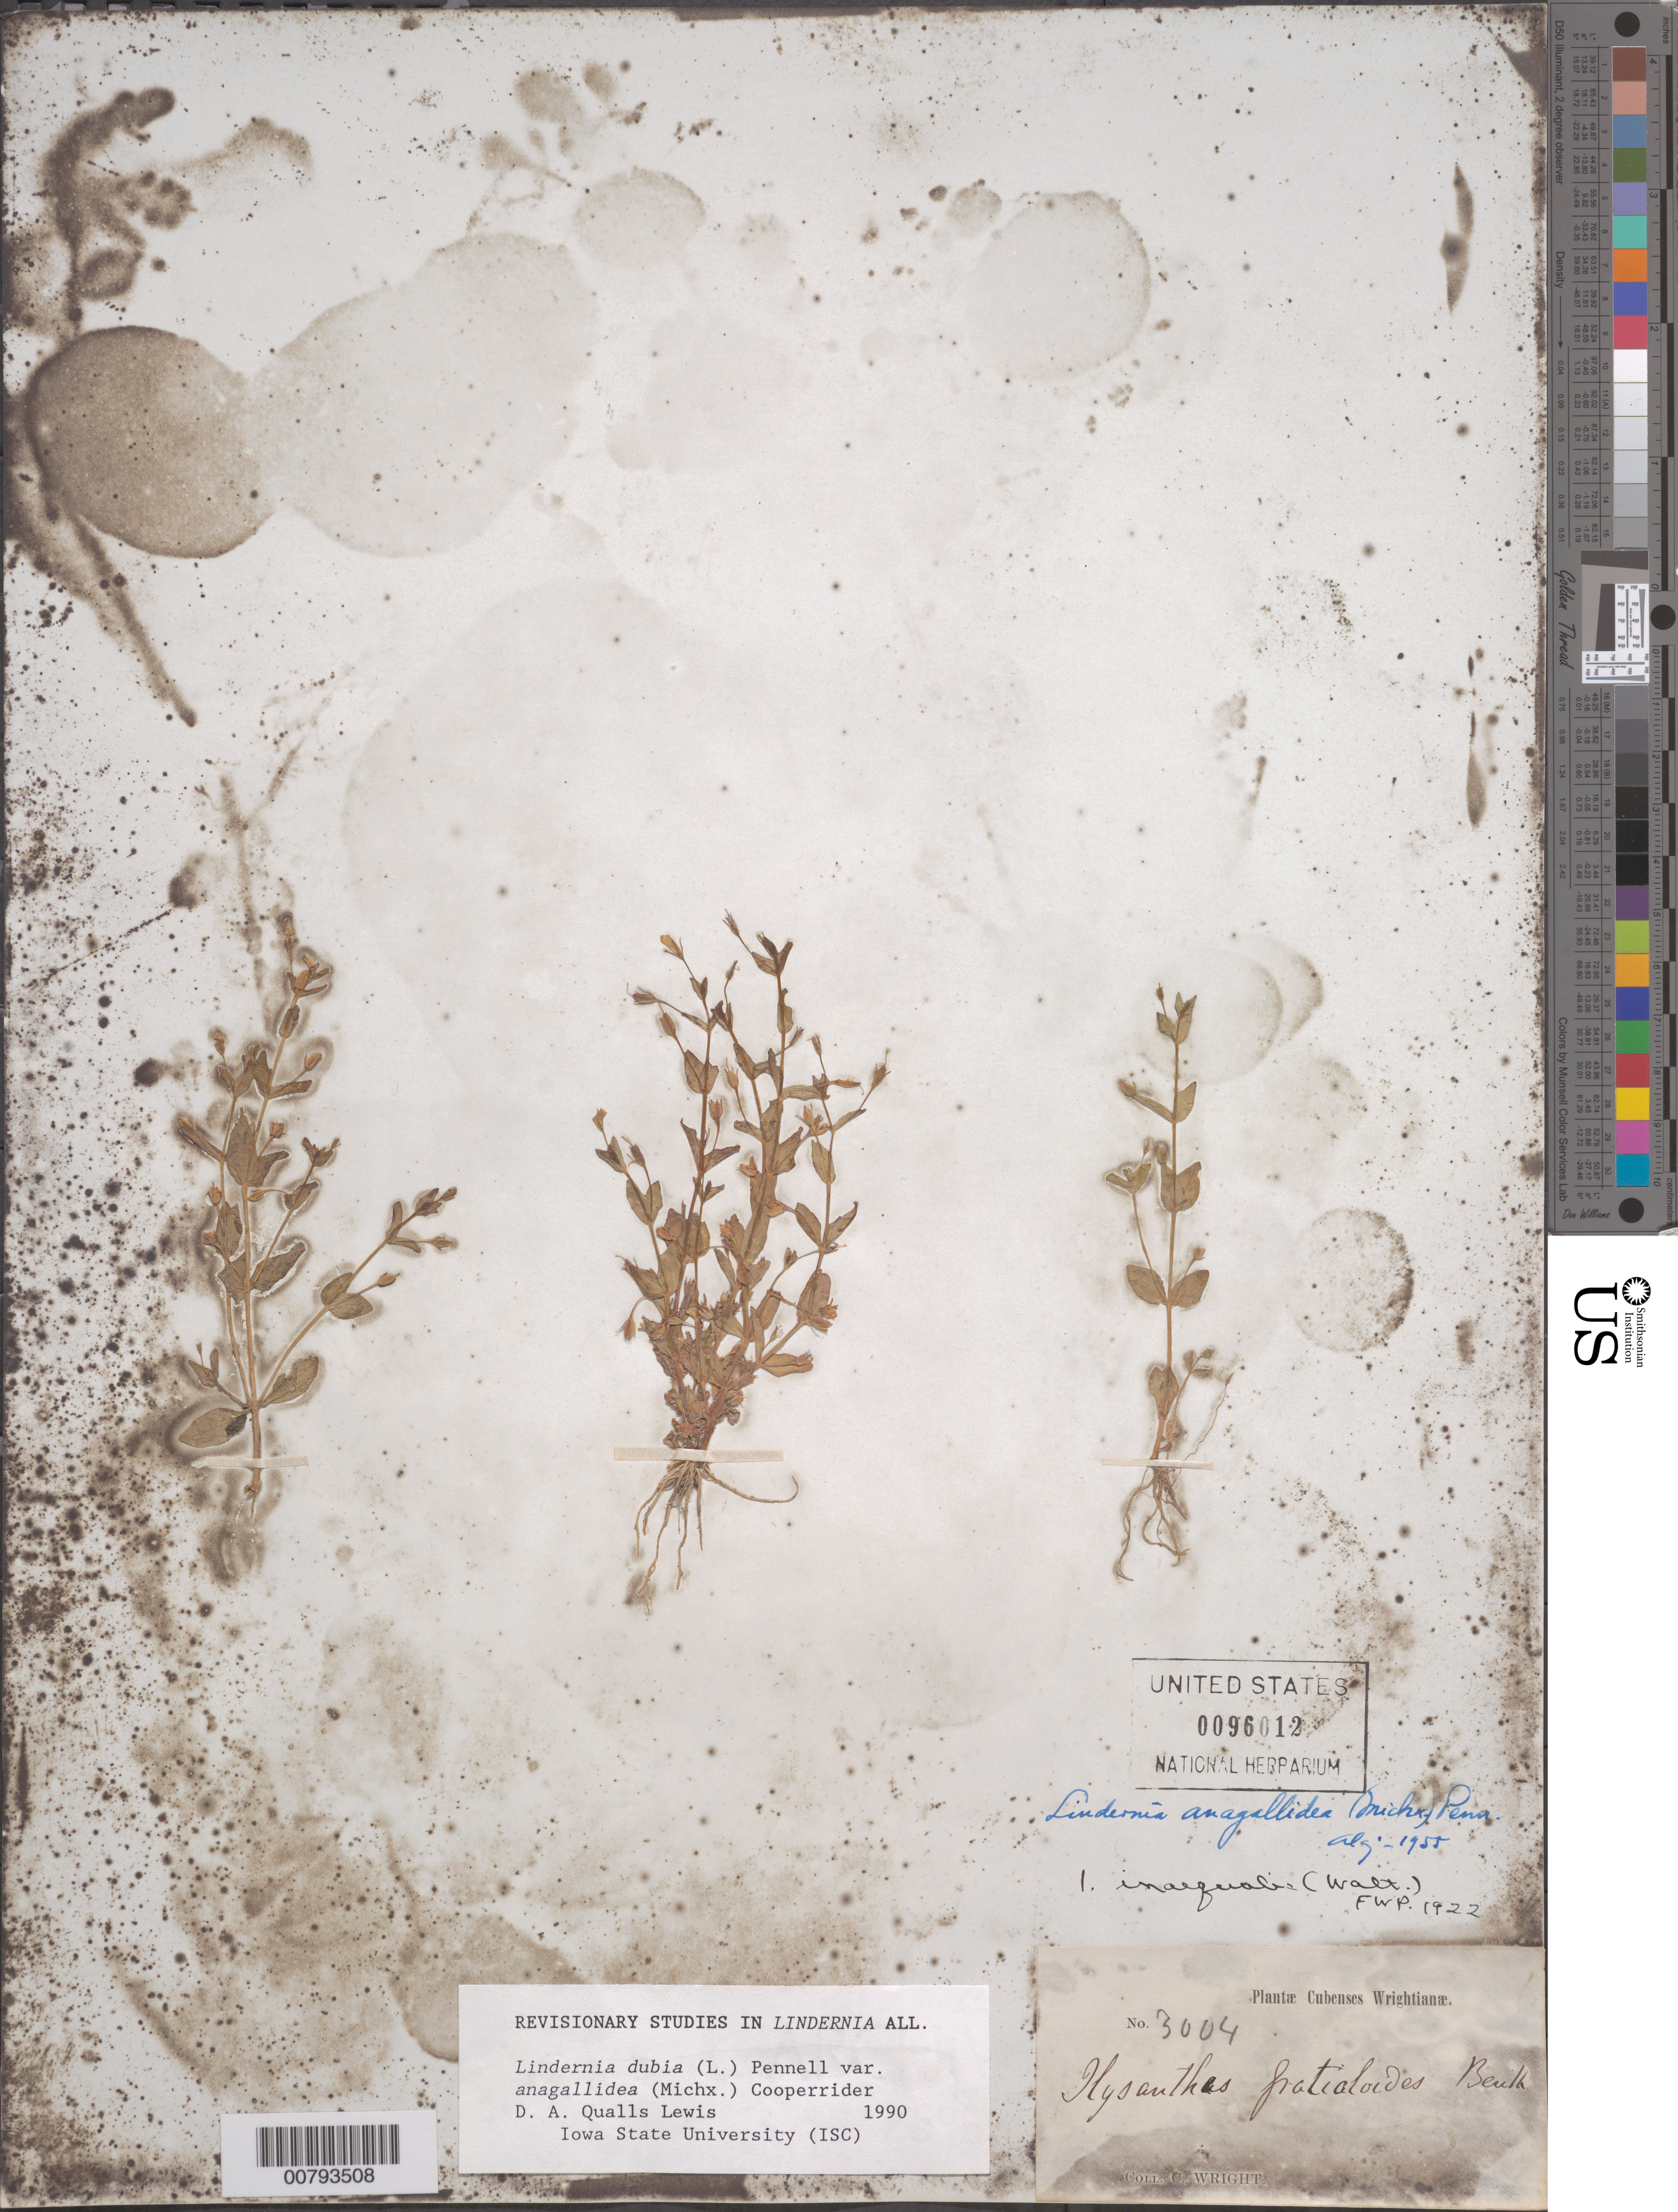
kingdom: Plantae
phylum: Tracheophyta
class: Magnoliopsida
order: Lamiales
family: Linderniaceae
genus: Lindernia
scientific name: Lindernia dubia var. anagallidea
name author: (Michx.) Cooperr.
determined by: Qualls, D. A.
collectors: C. Wright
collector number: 3004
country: Cuba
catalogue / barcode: US 96012